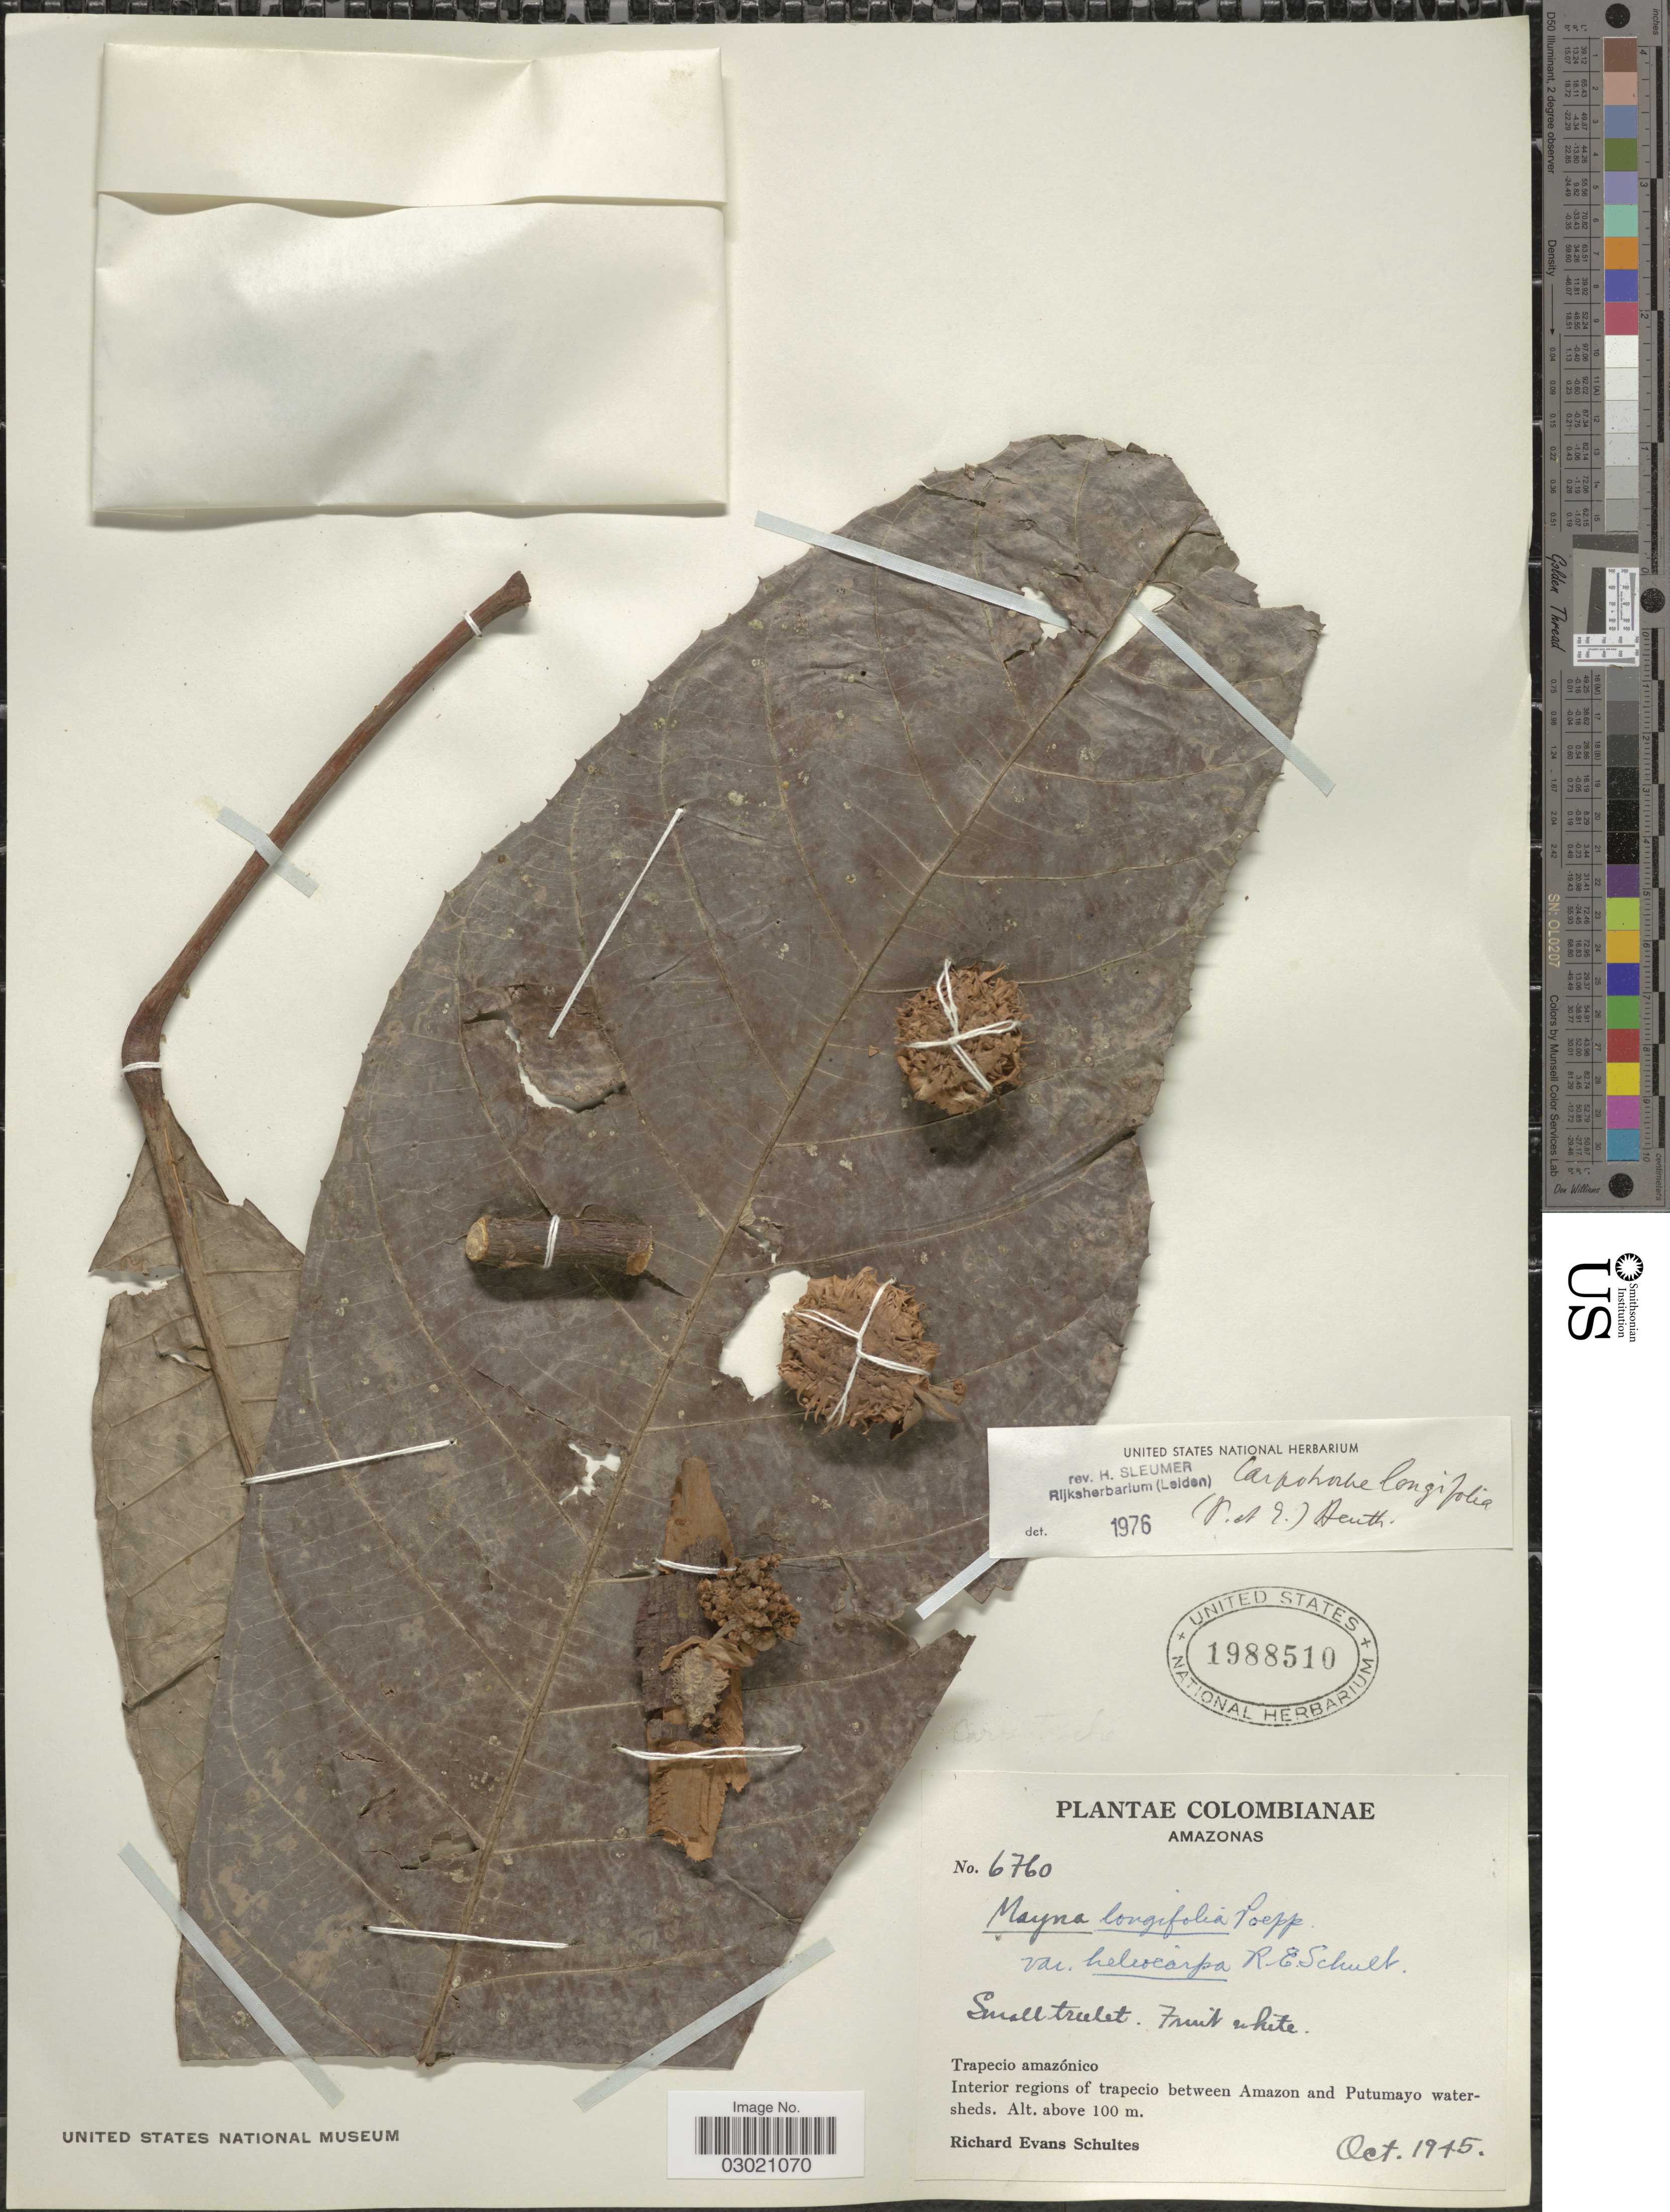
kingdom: Plantae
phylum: Tracheophyta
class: Magnoliopsida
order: Malpighiales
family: Achariaceae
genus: Carpotroche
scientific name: Carpotroche longifolia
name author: (Poepp.) Benth.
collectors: R. E. Schultes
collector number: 6760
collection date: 1945-10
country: Colombia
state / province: Amazônas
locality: Trapecio amazónico. Interior regions of trapecio between Amazon and Putumayo watersheds.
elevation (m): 100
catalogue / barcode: US 1988510